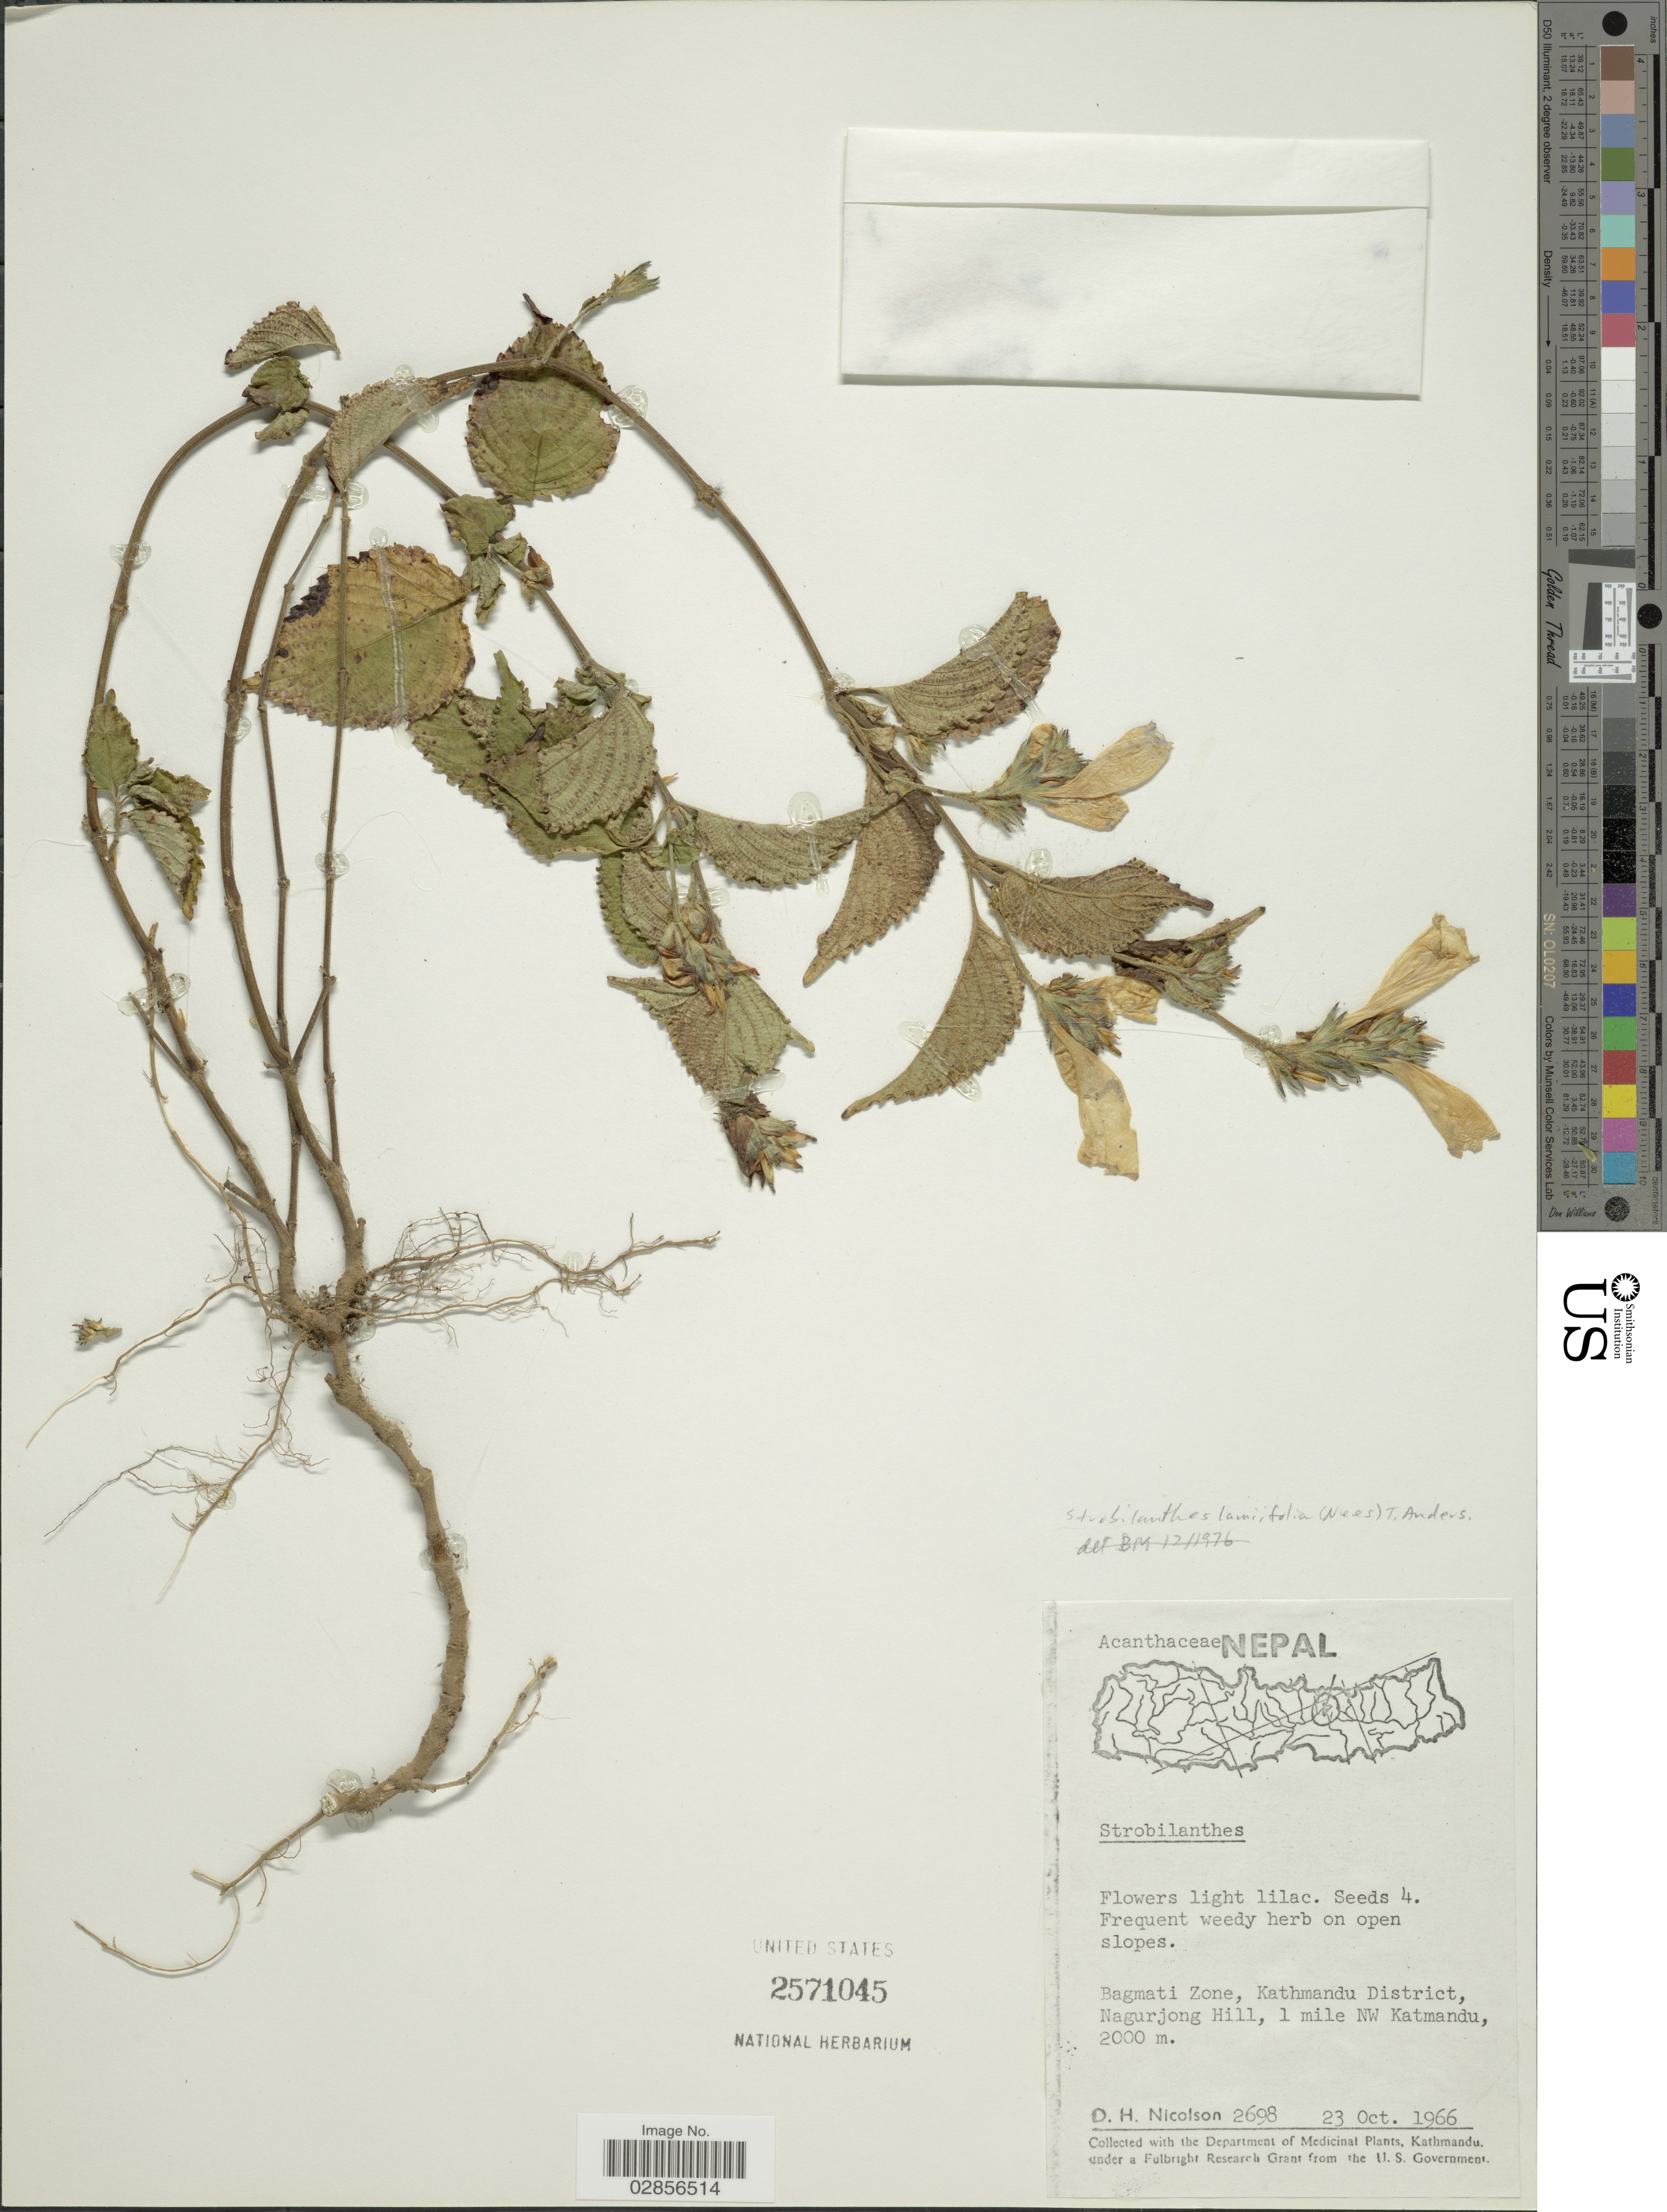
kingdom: Plantae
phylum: Tracheophyta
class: Magnoliopsida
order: Lamiales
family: Acanthaceae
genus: Strobilanthes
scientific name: Strobilanthes lamiifolia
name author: (Nees) T. Anderson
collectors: D. H. Nicolson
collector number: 2698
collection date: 1966-10-23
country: Nepal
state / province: Bagmati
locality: Bagmati Zone, Kathmandu District, Nagurjong Hill, 1 mile NW Katmandu.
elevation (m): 2000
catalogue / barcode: US 2571045